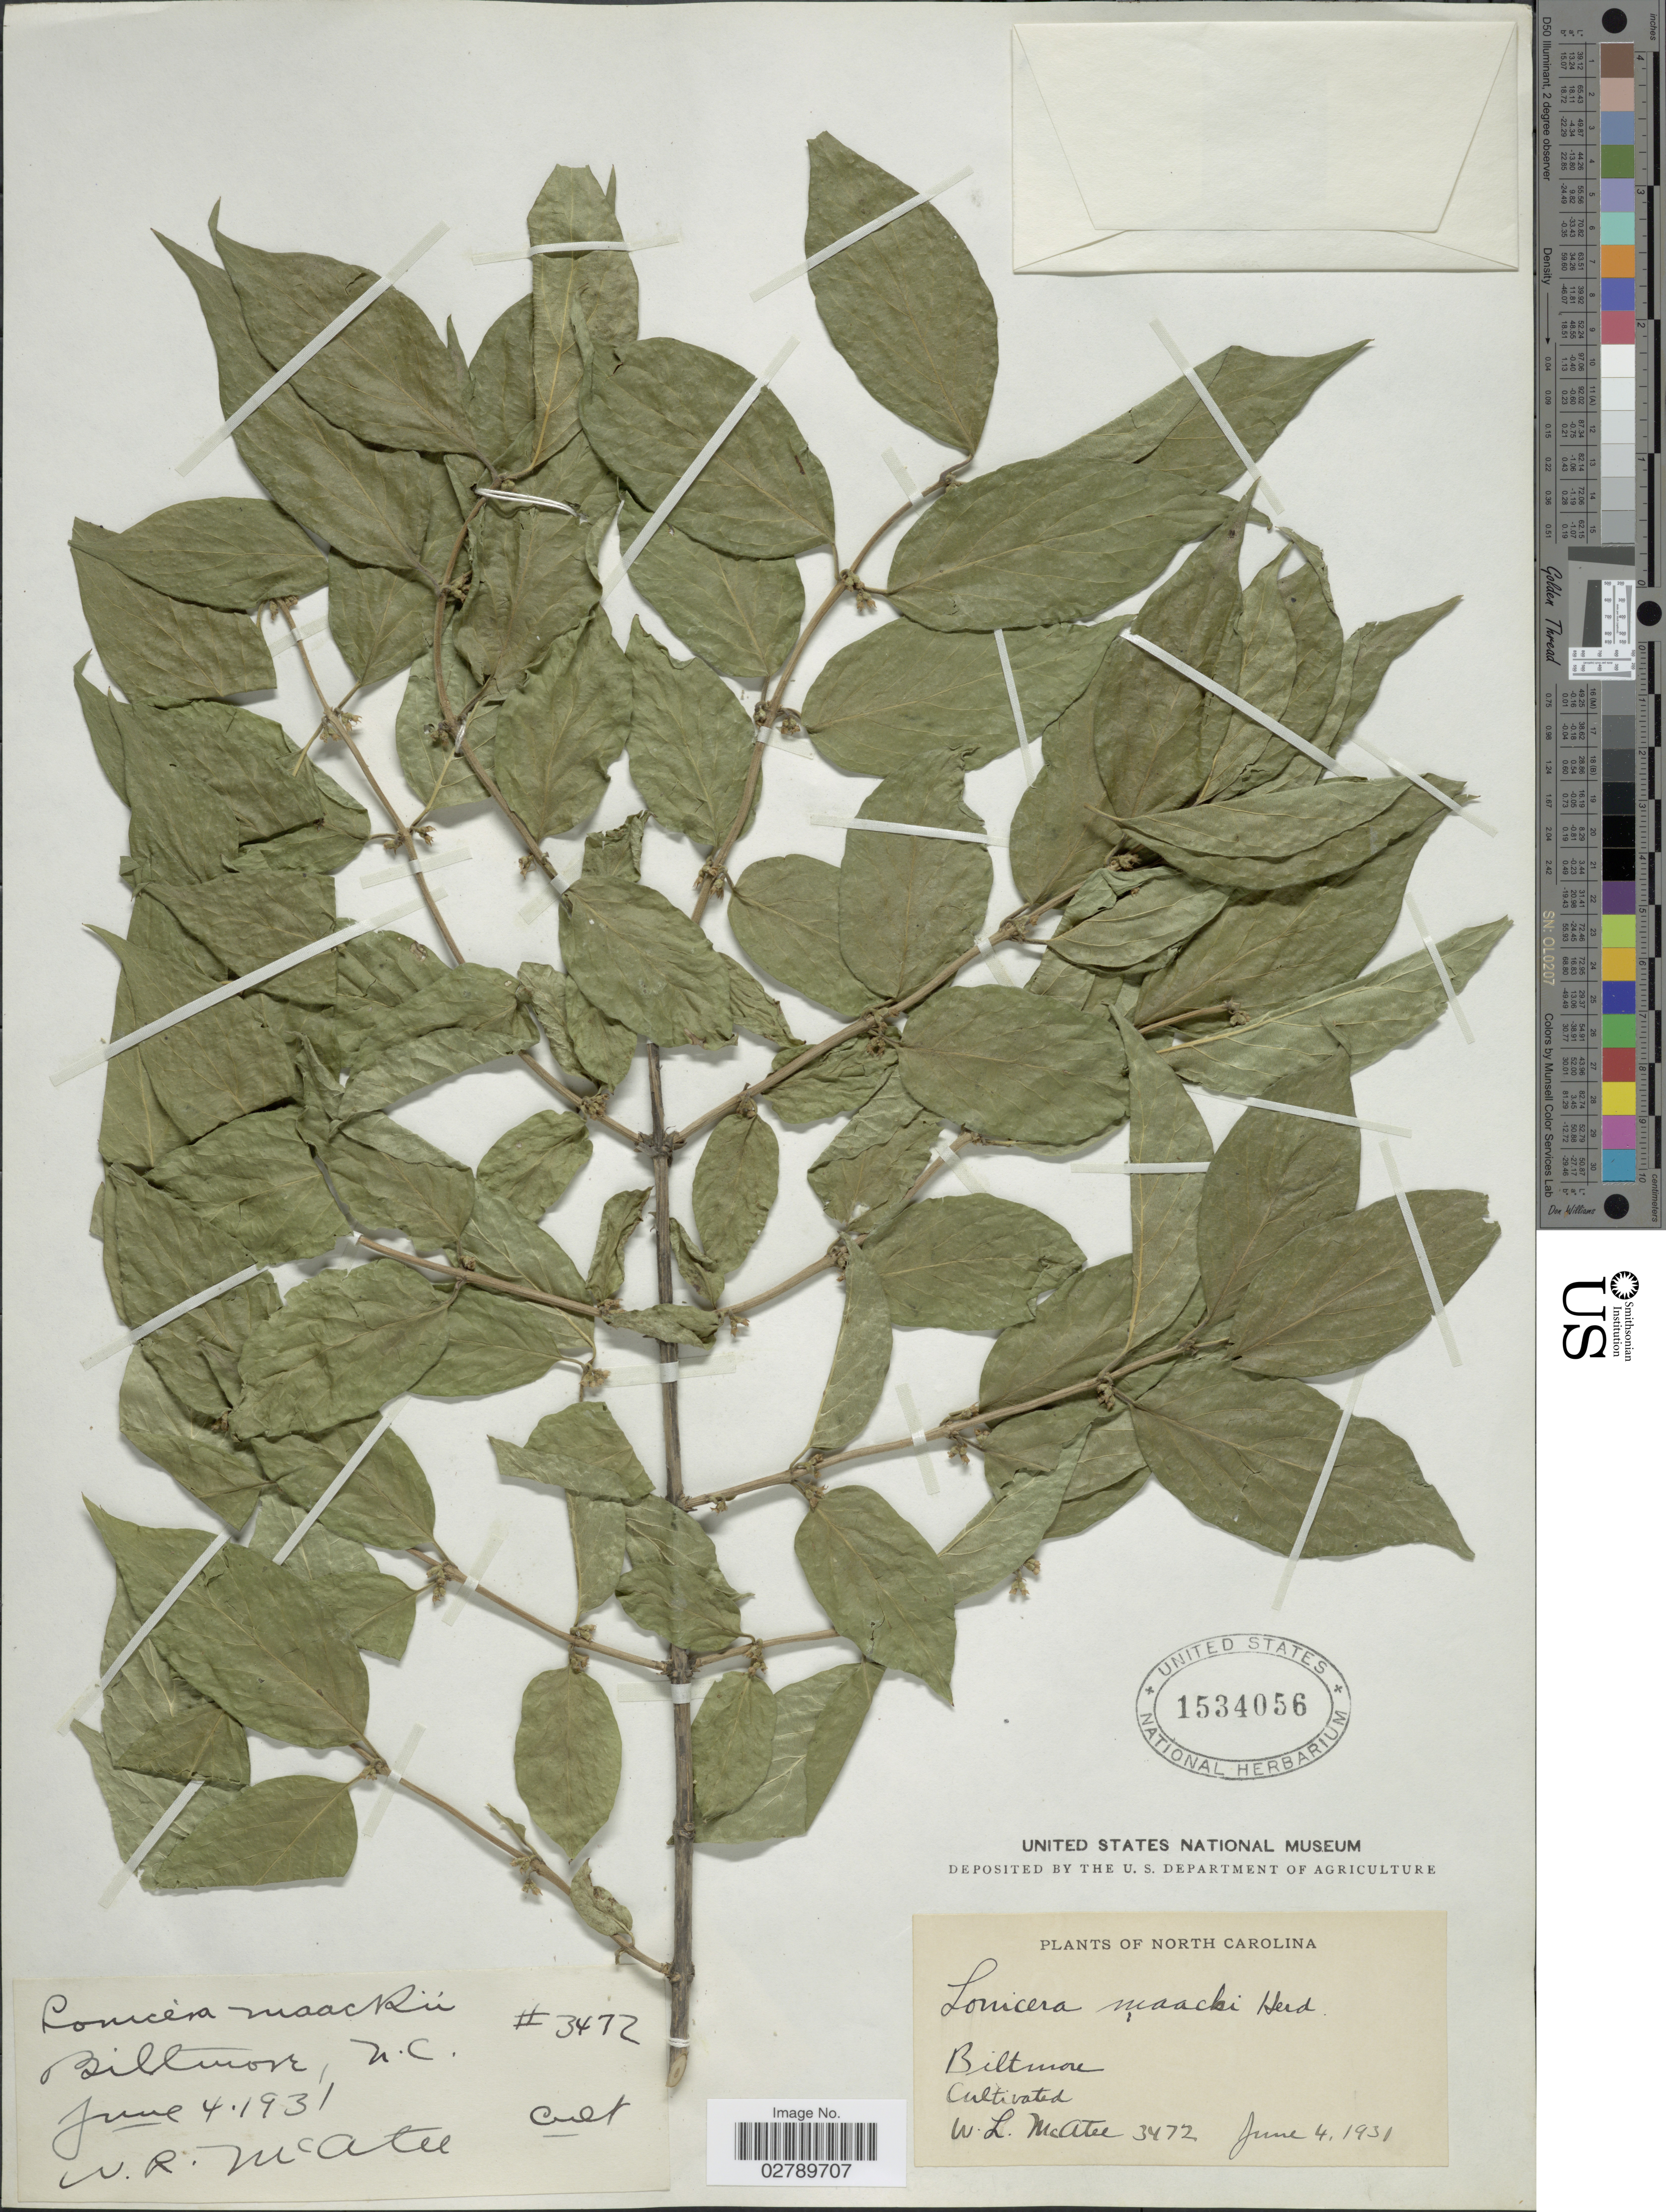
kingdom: Plantae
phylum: Tracheophyta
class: Magnoliopsida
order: Dipsacales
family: Caprifoliaceae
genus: Lonicera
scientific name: Lonicera maackii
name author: (Rupr.) Maxim.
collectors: W. McAtee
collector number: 3472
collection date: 1931-06-04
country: United States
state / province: North Carolina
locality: Biltmore.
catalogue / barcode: US 1534056